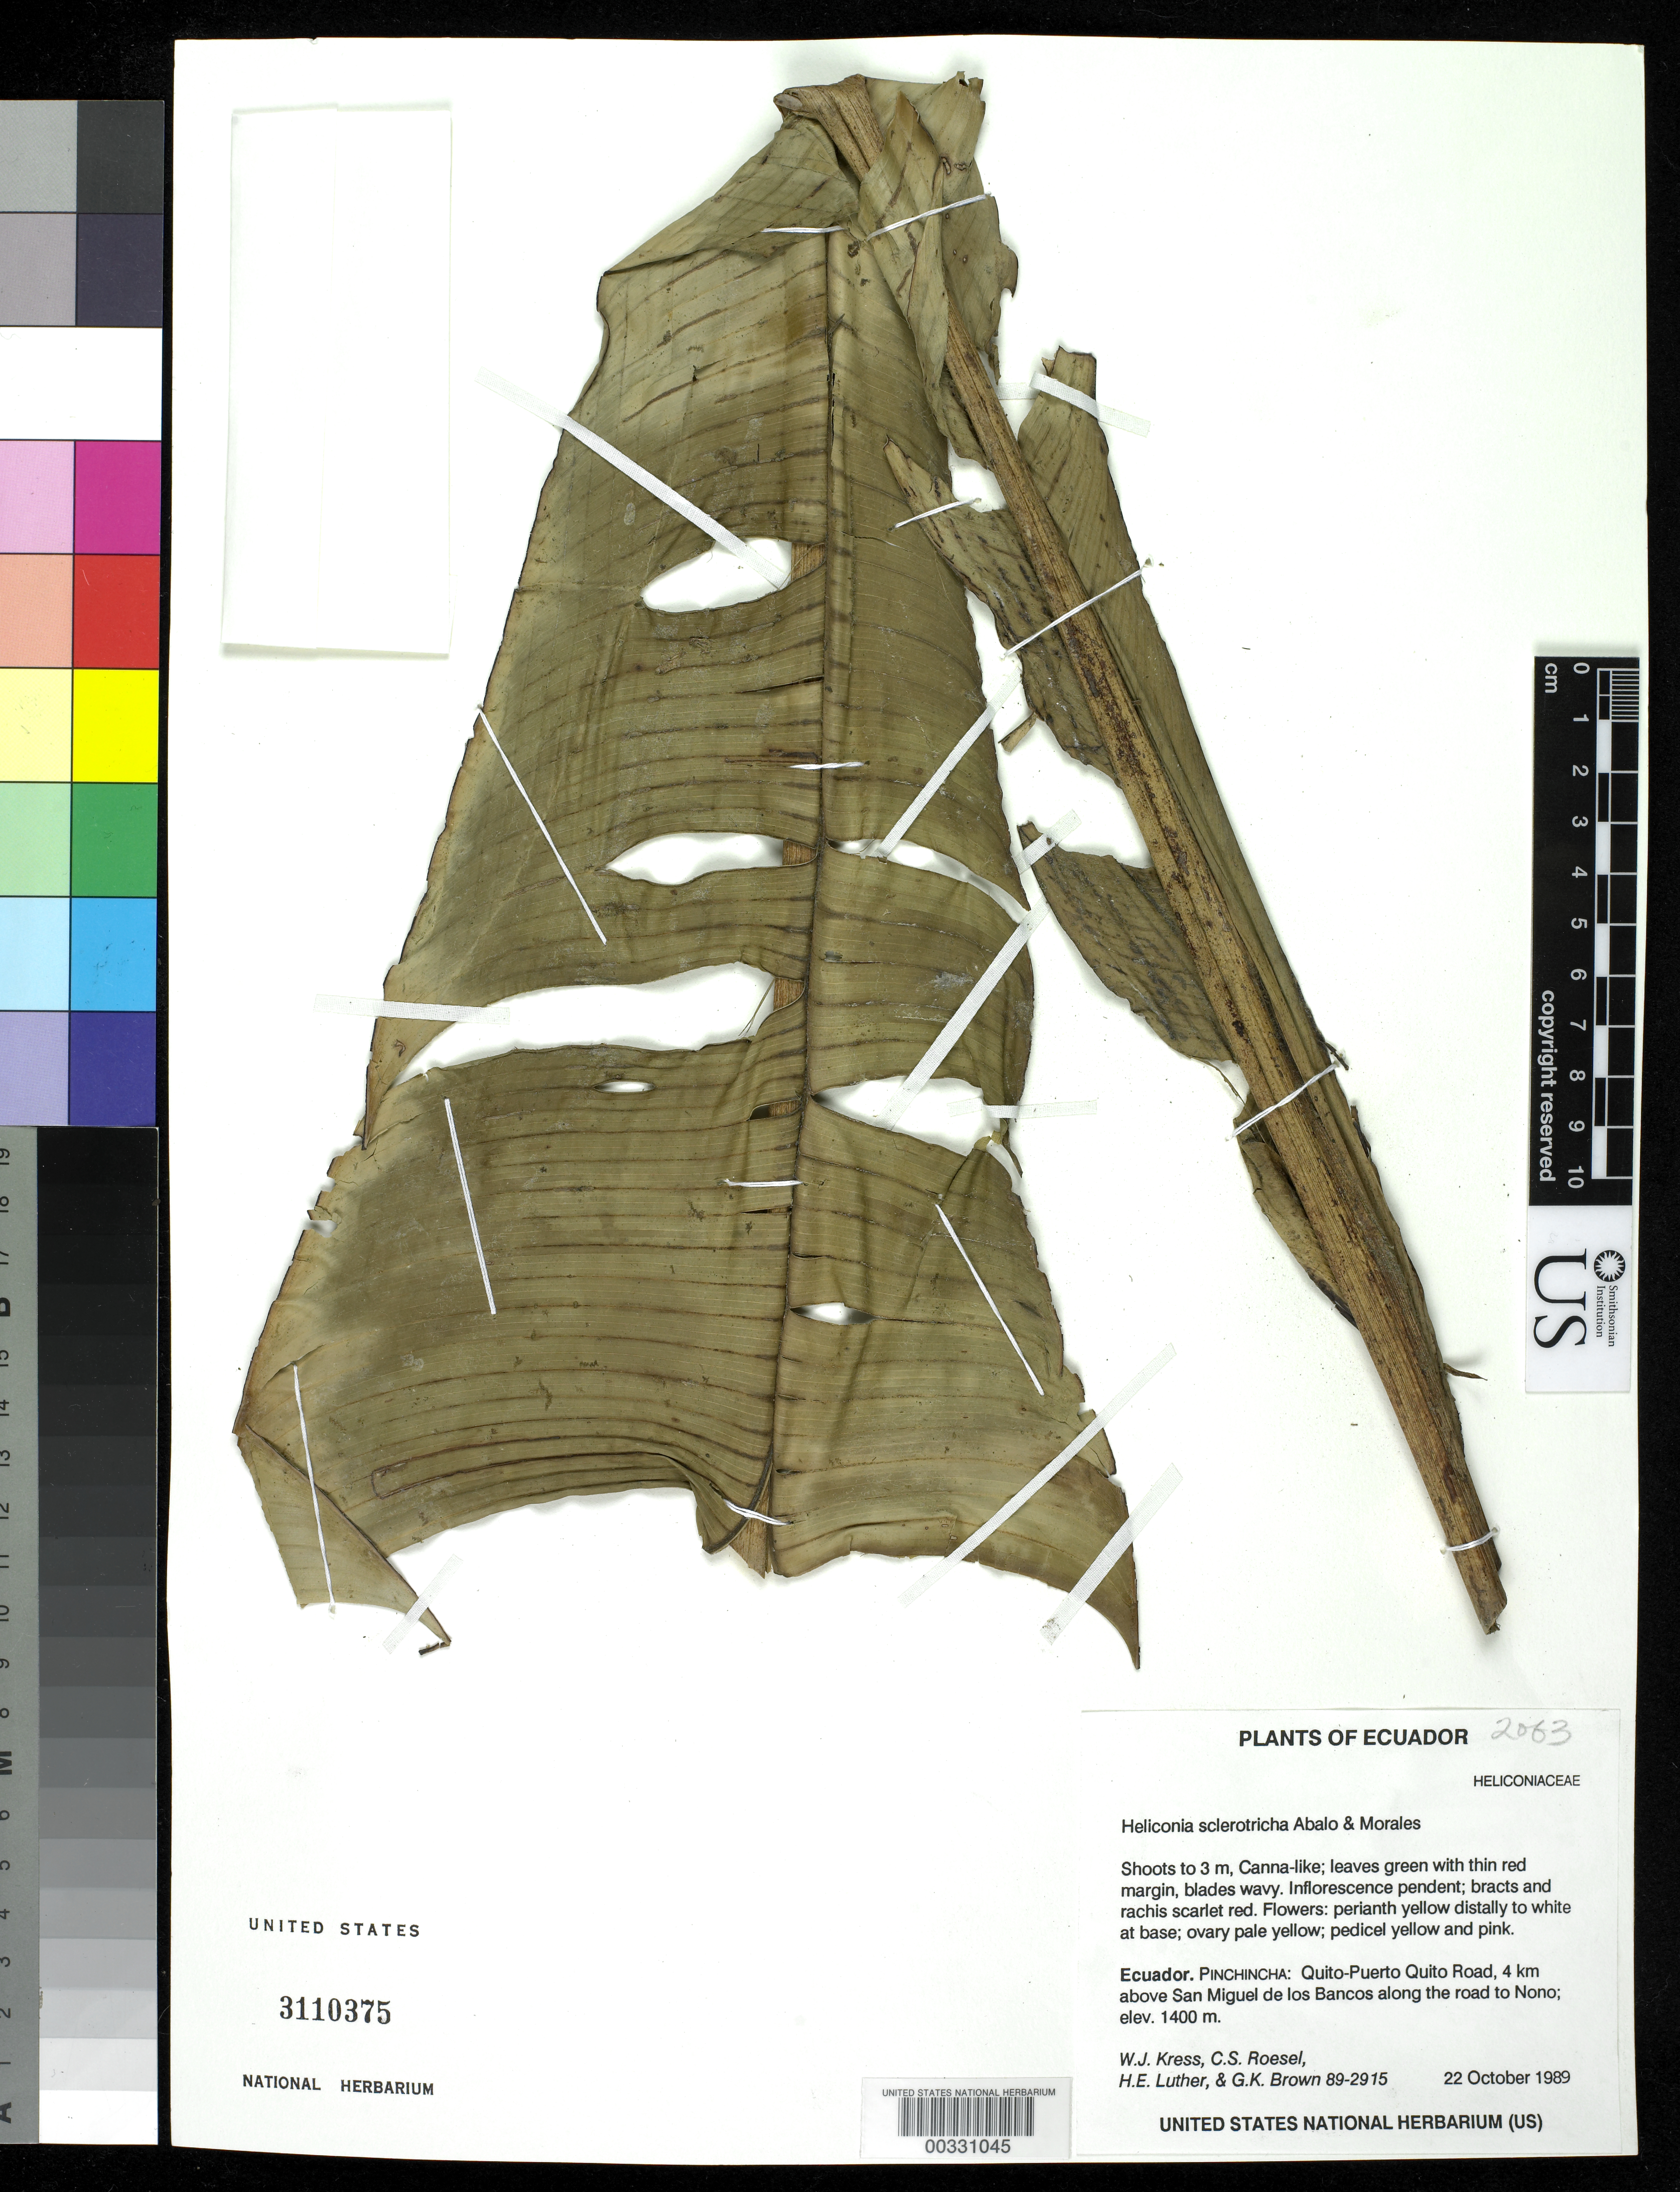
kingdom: Plantae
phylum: Tracheophyta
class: Liliopsida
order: Zingiberales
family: Heliconiaceae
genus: Heliconia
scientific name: Heliconia sclerotricha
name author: Abalo & G. Morales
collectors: W. J. Kress, C. S. Roesel, Harry E. Luther & G. K. Brown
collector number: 89-2915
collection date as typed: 22 Oct 1989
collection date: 1989-10-22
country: Ecuador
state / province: Pichincha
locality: Quito-Puerto quito road, 4 km above Sal Miguel de los Bancos along road to nono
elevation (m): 1400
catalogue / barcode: US 3110375